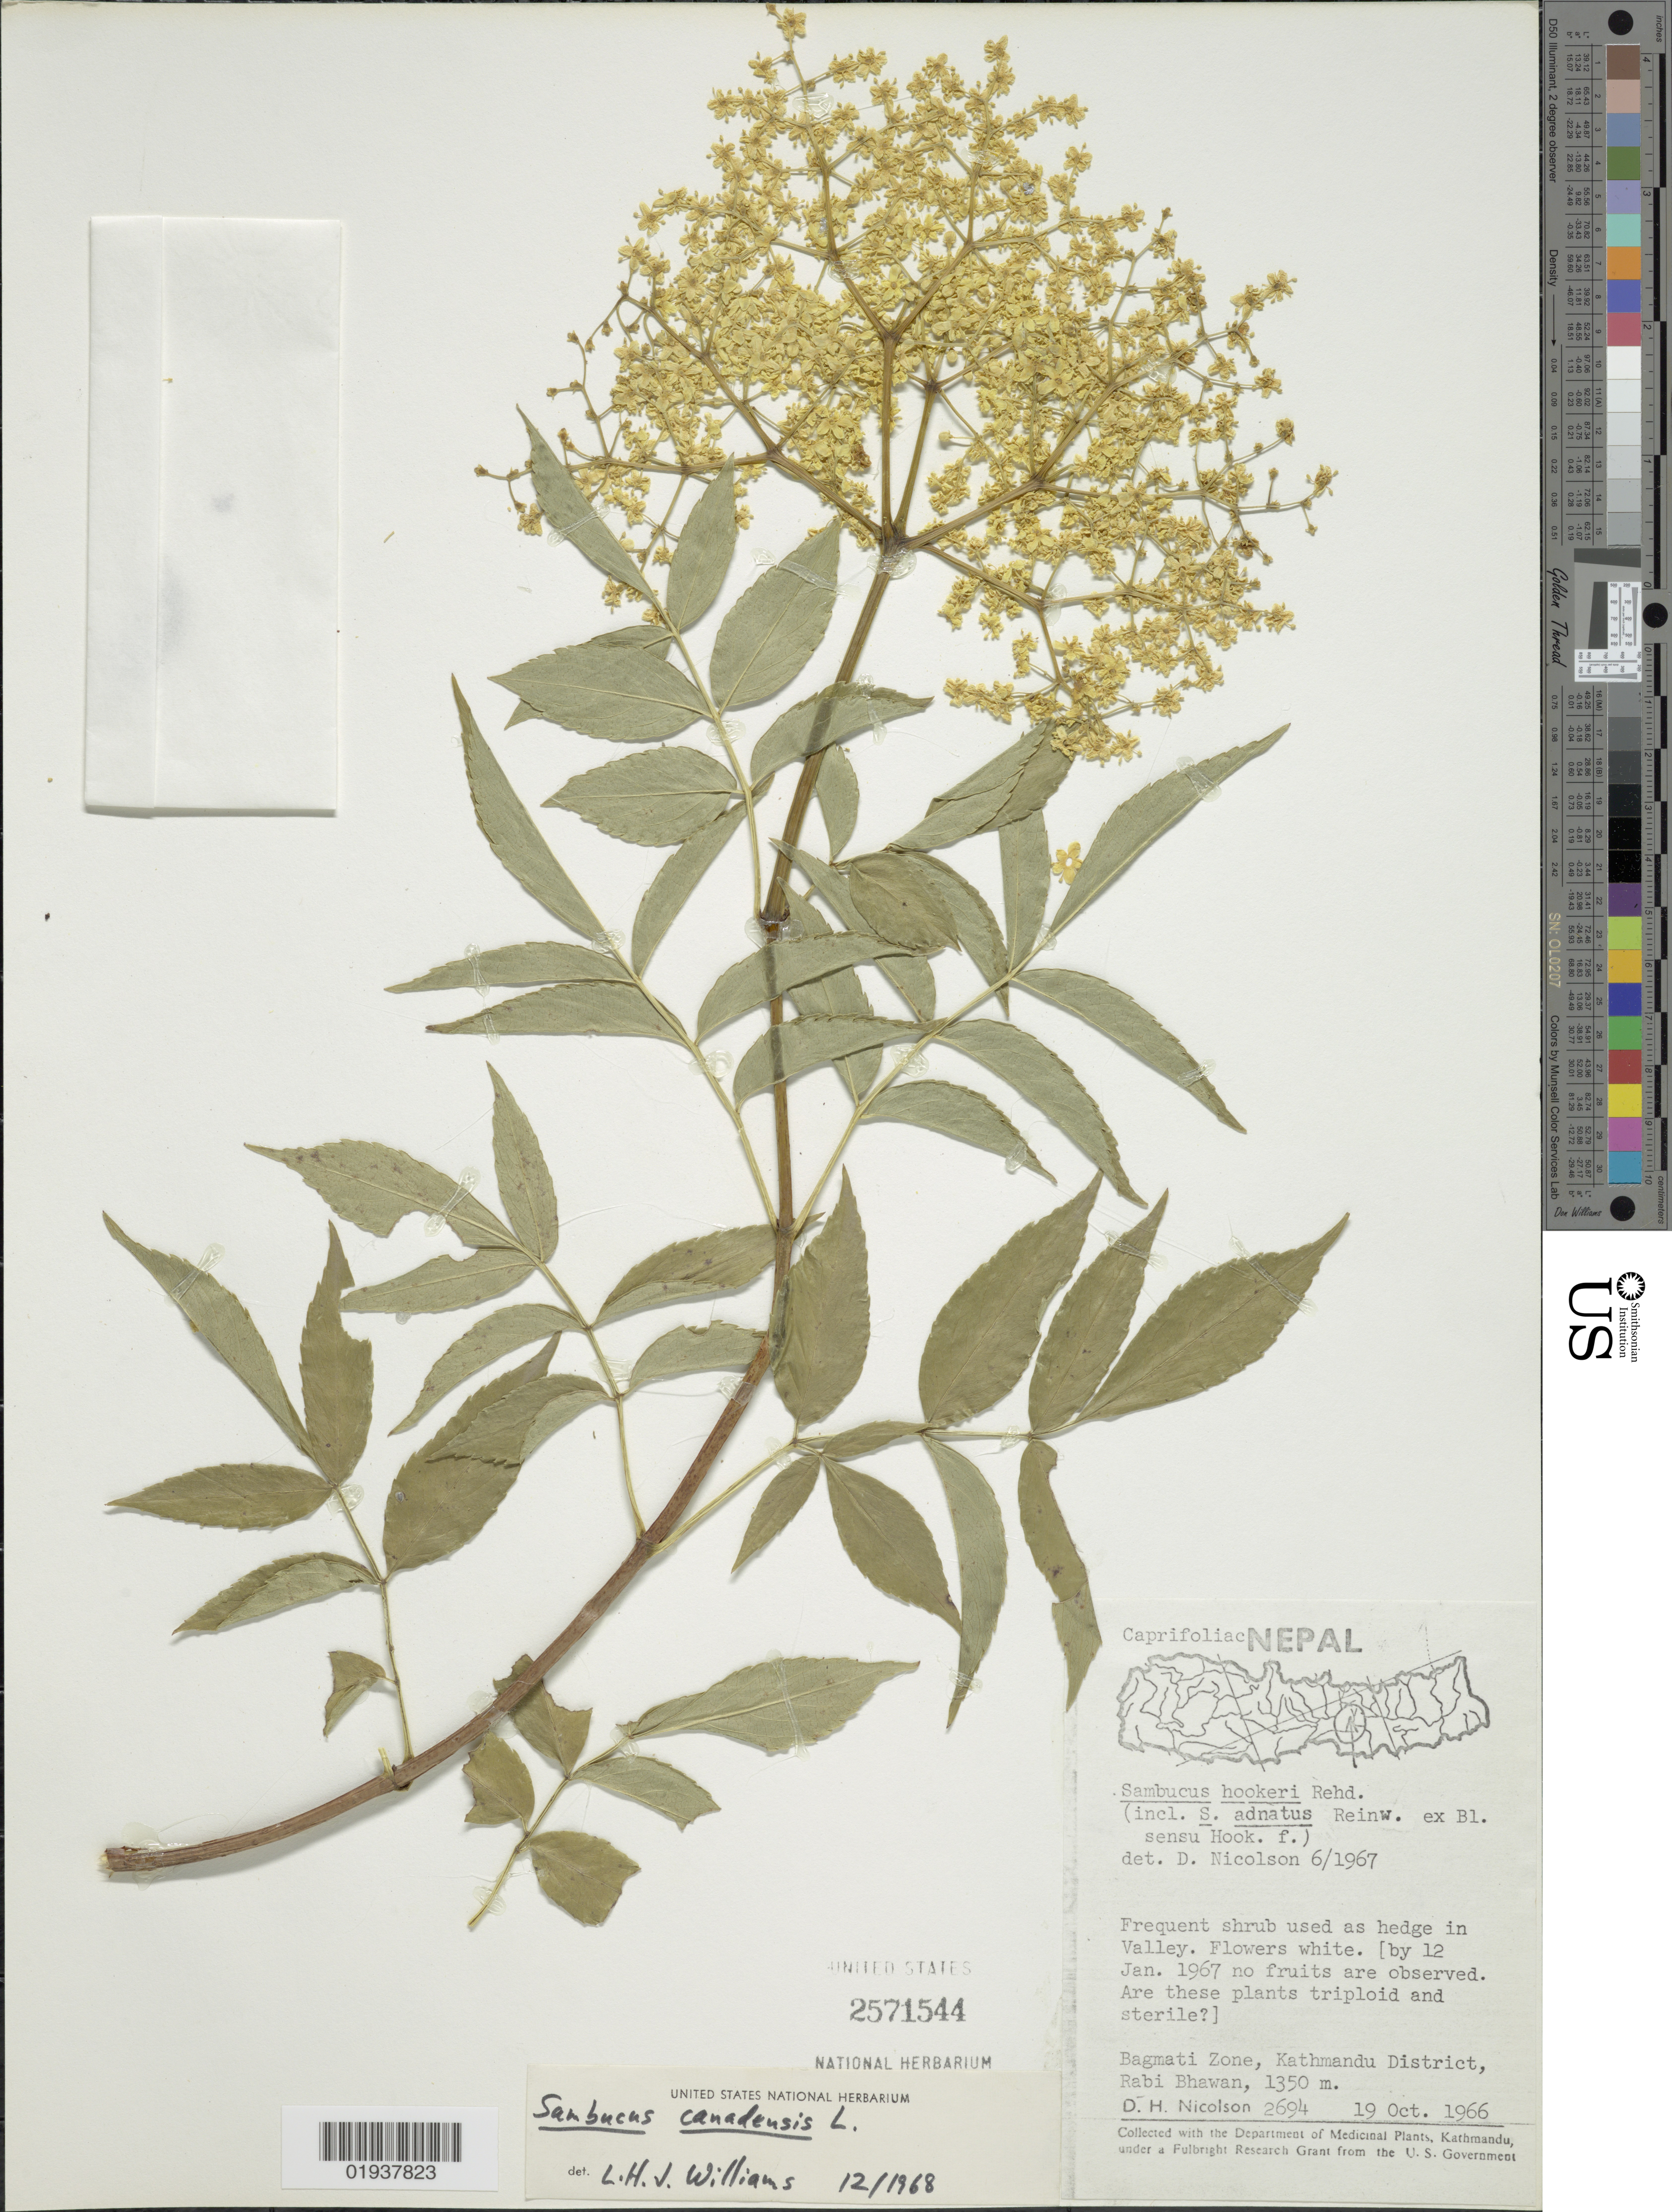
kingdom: Plantae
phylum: Tracheophyta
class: Magnoliopsida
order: Dipsacales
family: Viburnaceae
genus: Sambucus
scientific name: Sambucus canadensis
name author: L.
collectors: D. H. Nicolson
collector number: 2694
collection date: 1966-10-19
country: Nepal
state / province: Bagmati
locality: Bagmati Zone, Kathmandu District, Rabi Bhawan.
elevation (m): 1350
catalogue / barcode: US 2571544